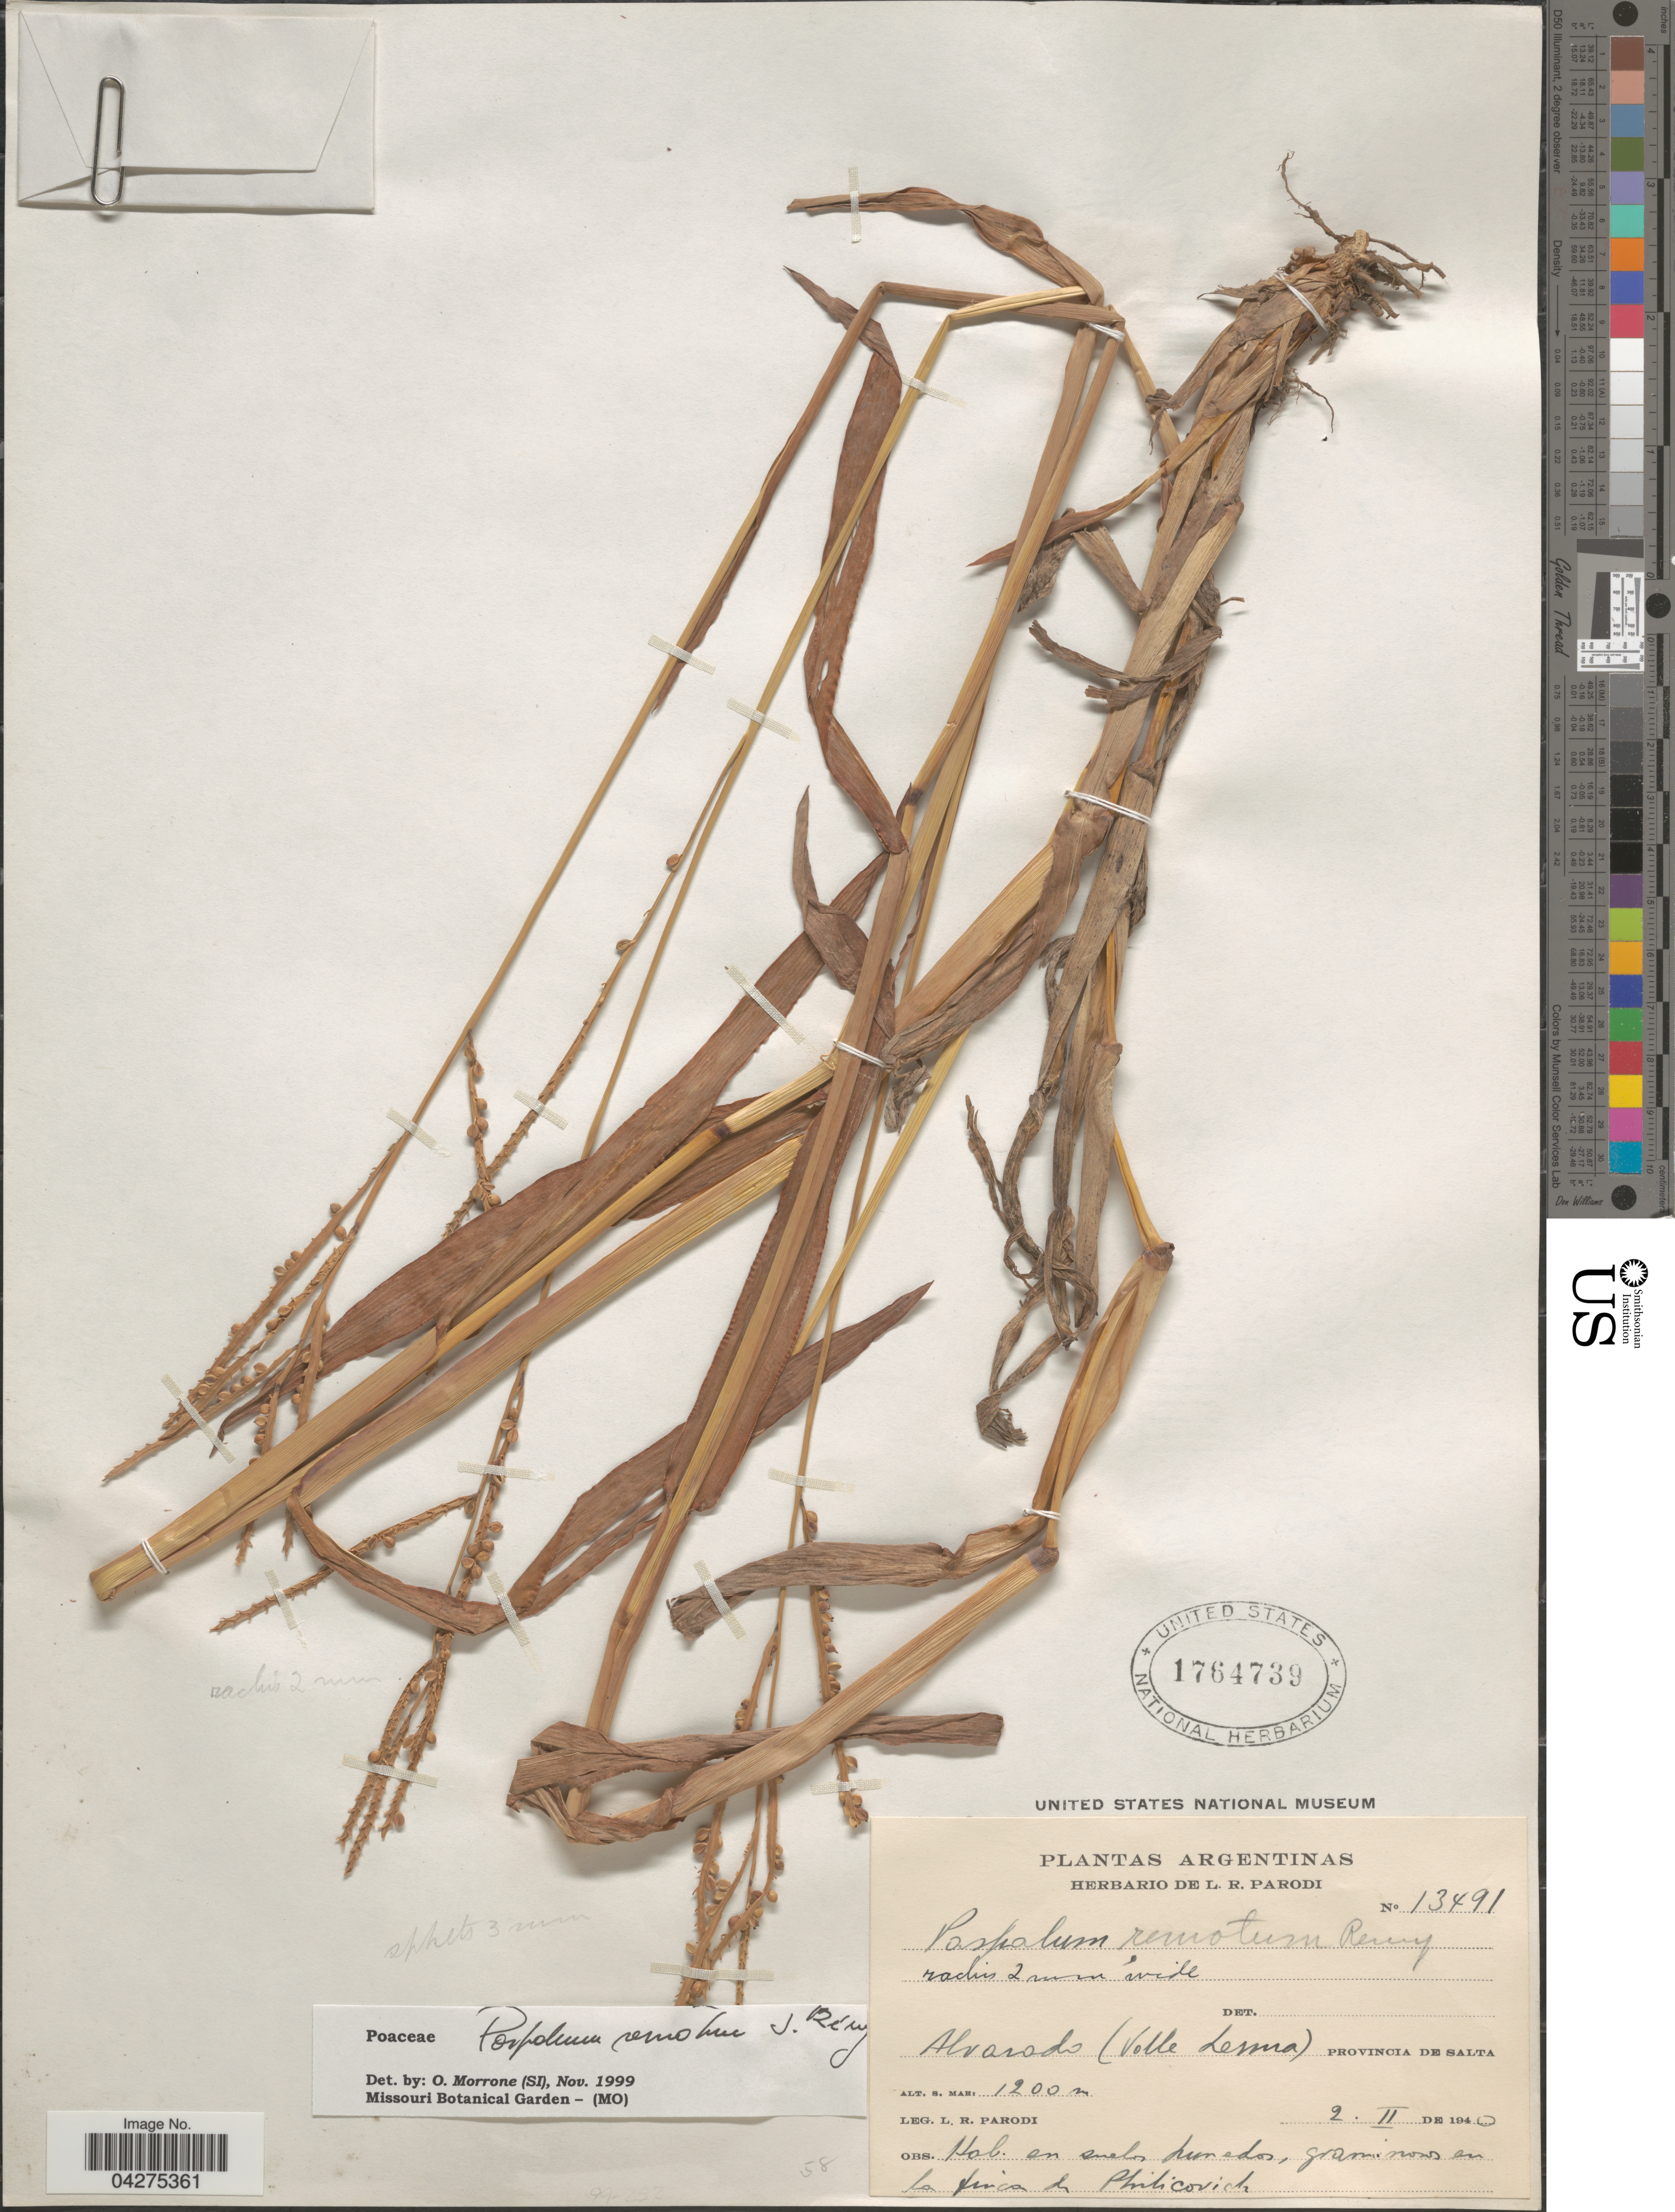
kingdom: Plantae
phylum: Tracheophyta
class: Liliopsida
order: Poales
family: Poaceae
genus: Paspalum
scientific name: Paspalum remotum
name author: J. Rémy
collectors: L. R. Parodi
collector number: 13491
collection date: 1940-02-02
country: Argentina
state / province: Salta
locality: Alvarado (Valle Lerma). En suelos humedos, graminosis en la finca de Philicovich.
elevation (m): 1200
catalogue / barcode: US 1764739